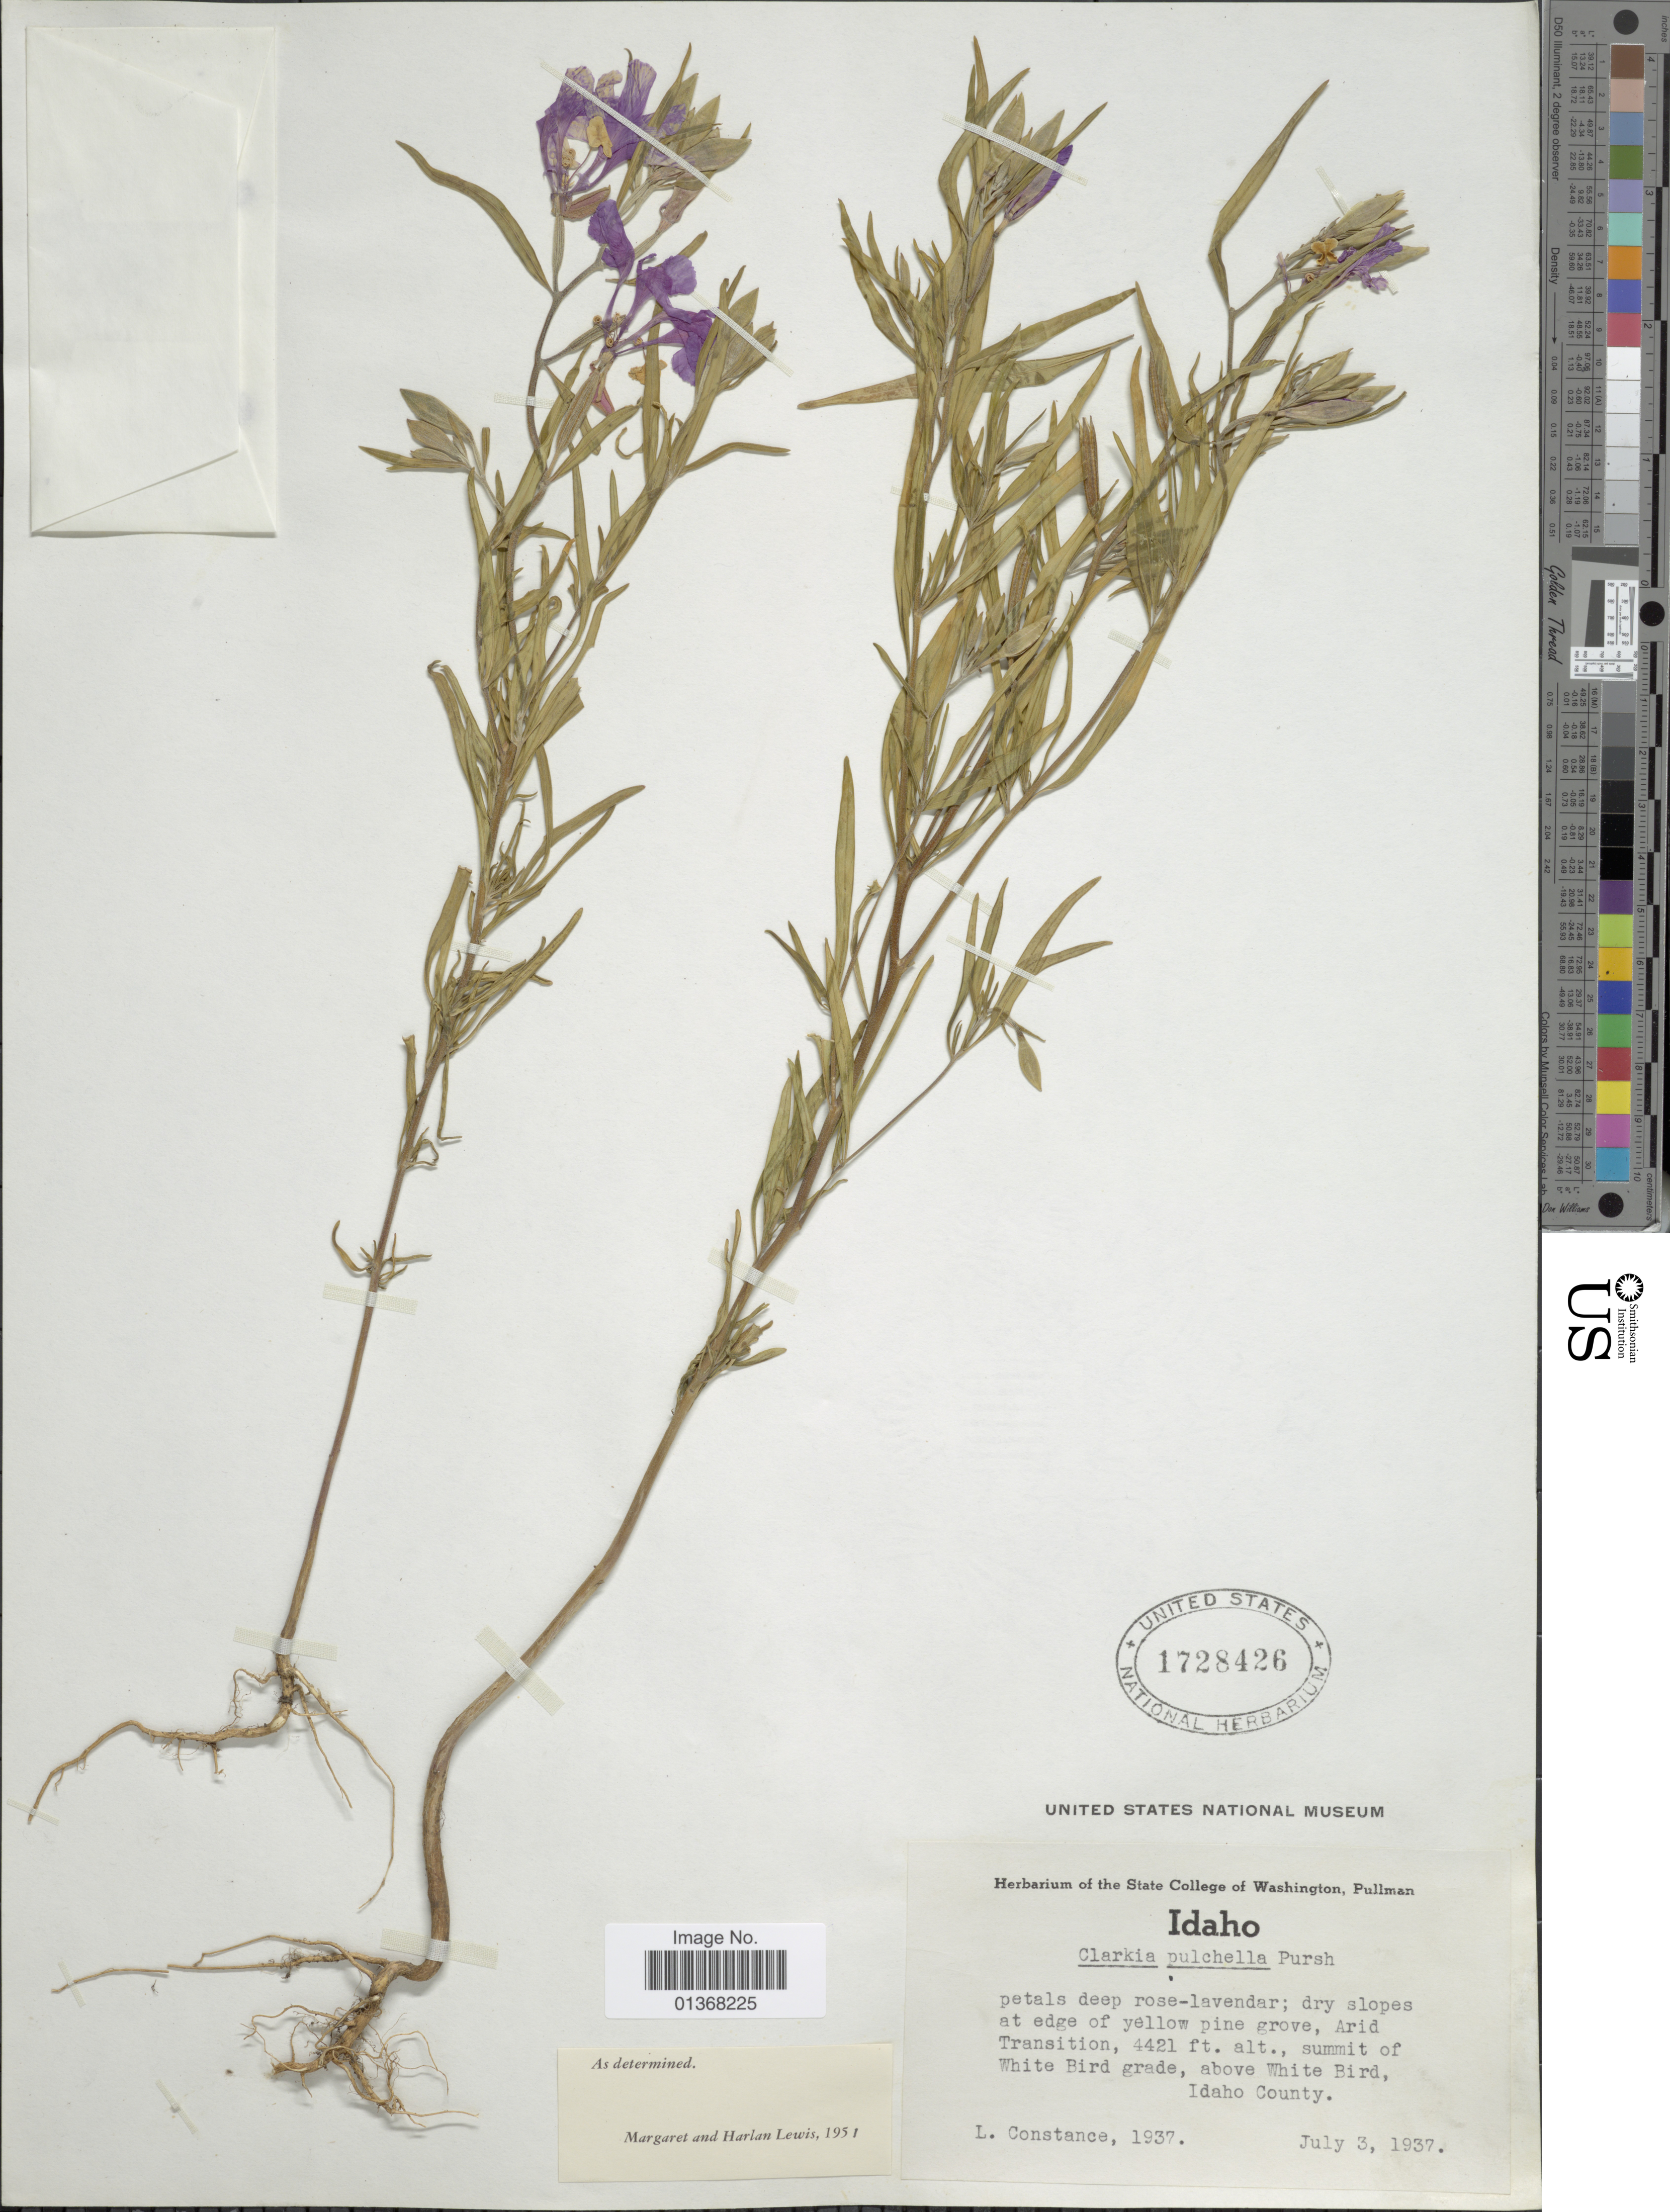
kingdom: Plantae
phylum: Tracheophyta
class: Magnoliopsida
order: Myrtales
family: Onagraceae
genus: Clarkia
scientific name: Clarkia pulchella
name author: Pursh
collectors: L. Constance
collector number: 1937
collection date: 1937-07-03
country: United States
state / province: Idaho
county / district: Idaho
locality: Arid Transition, summit of White Bird grade, above White Bird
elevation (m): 1348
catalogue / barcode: US 1728426